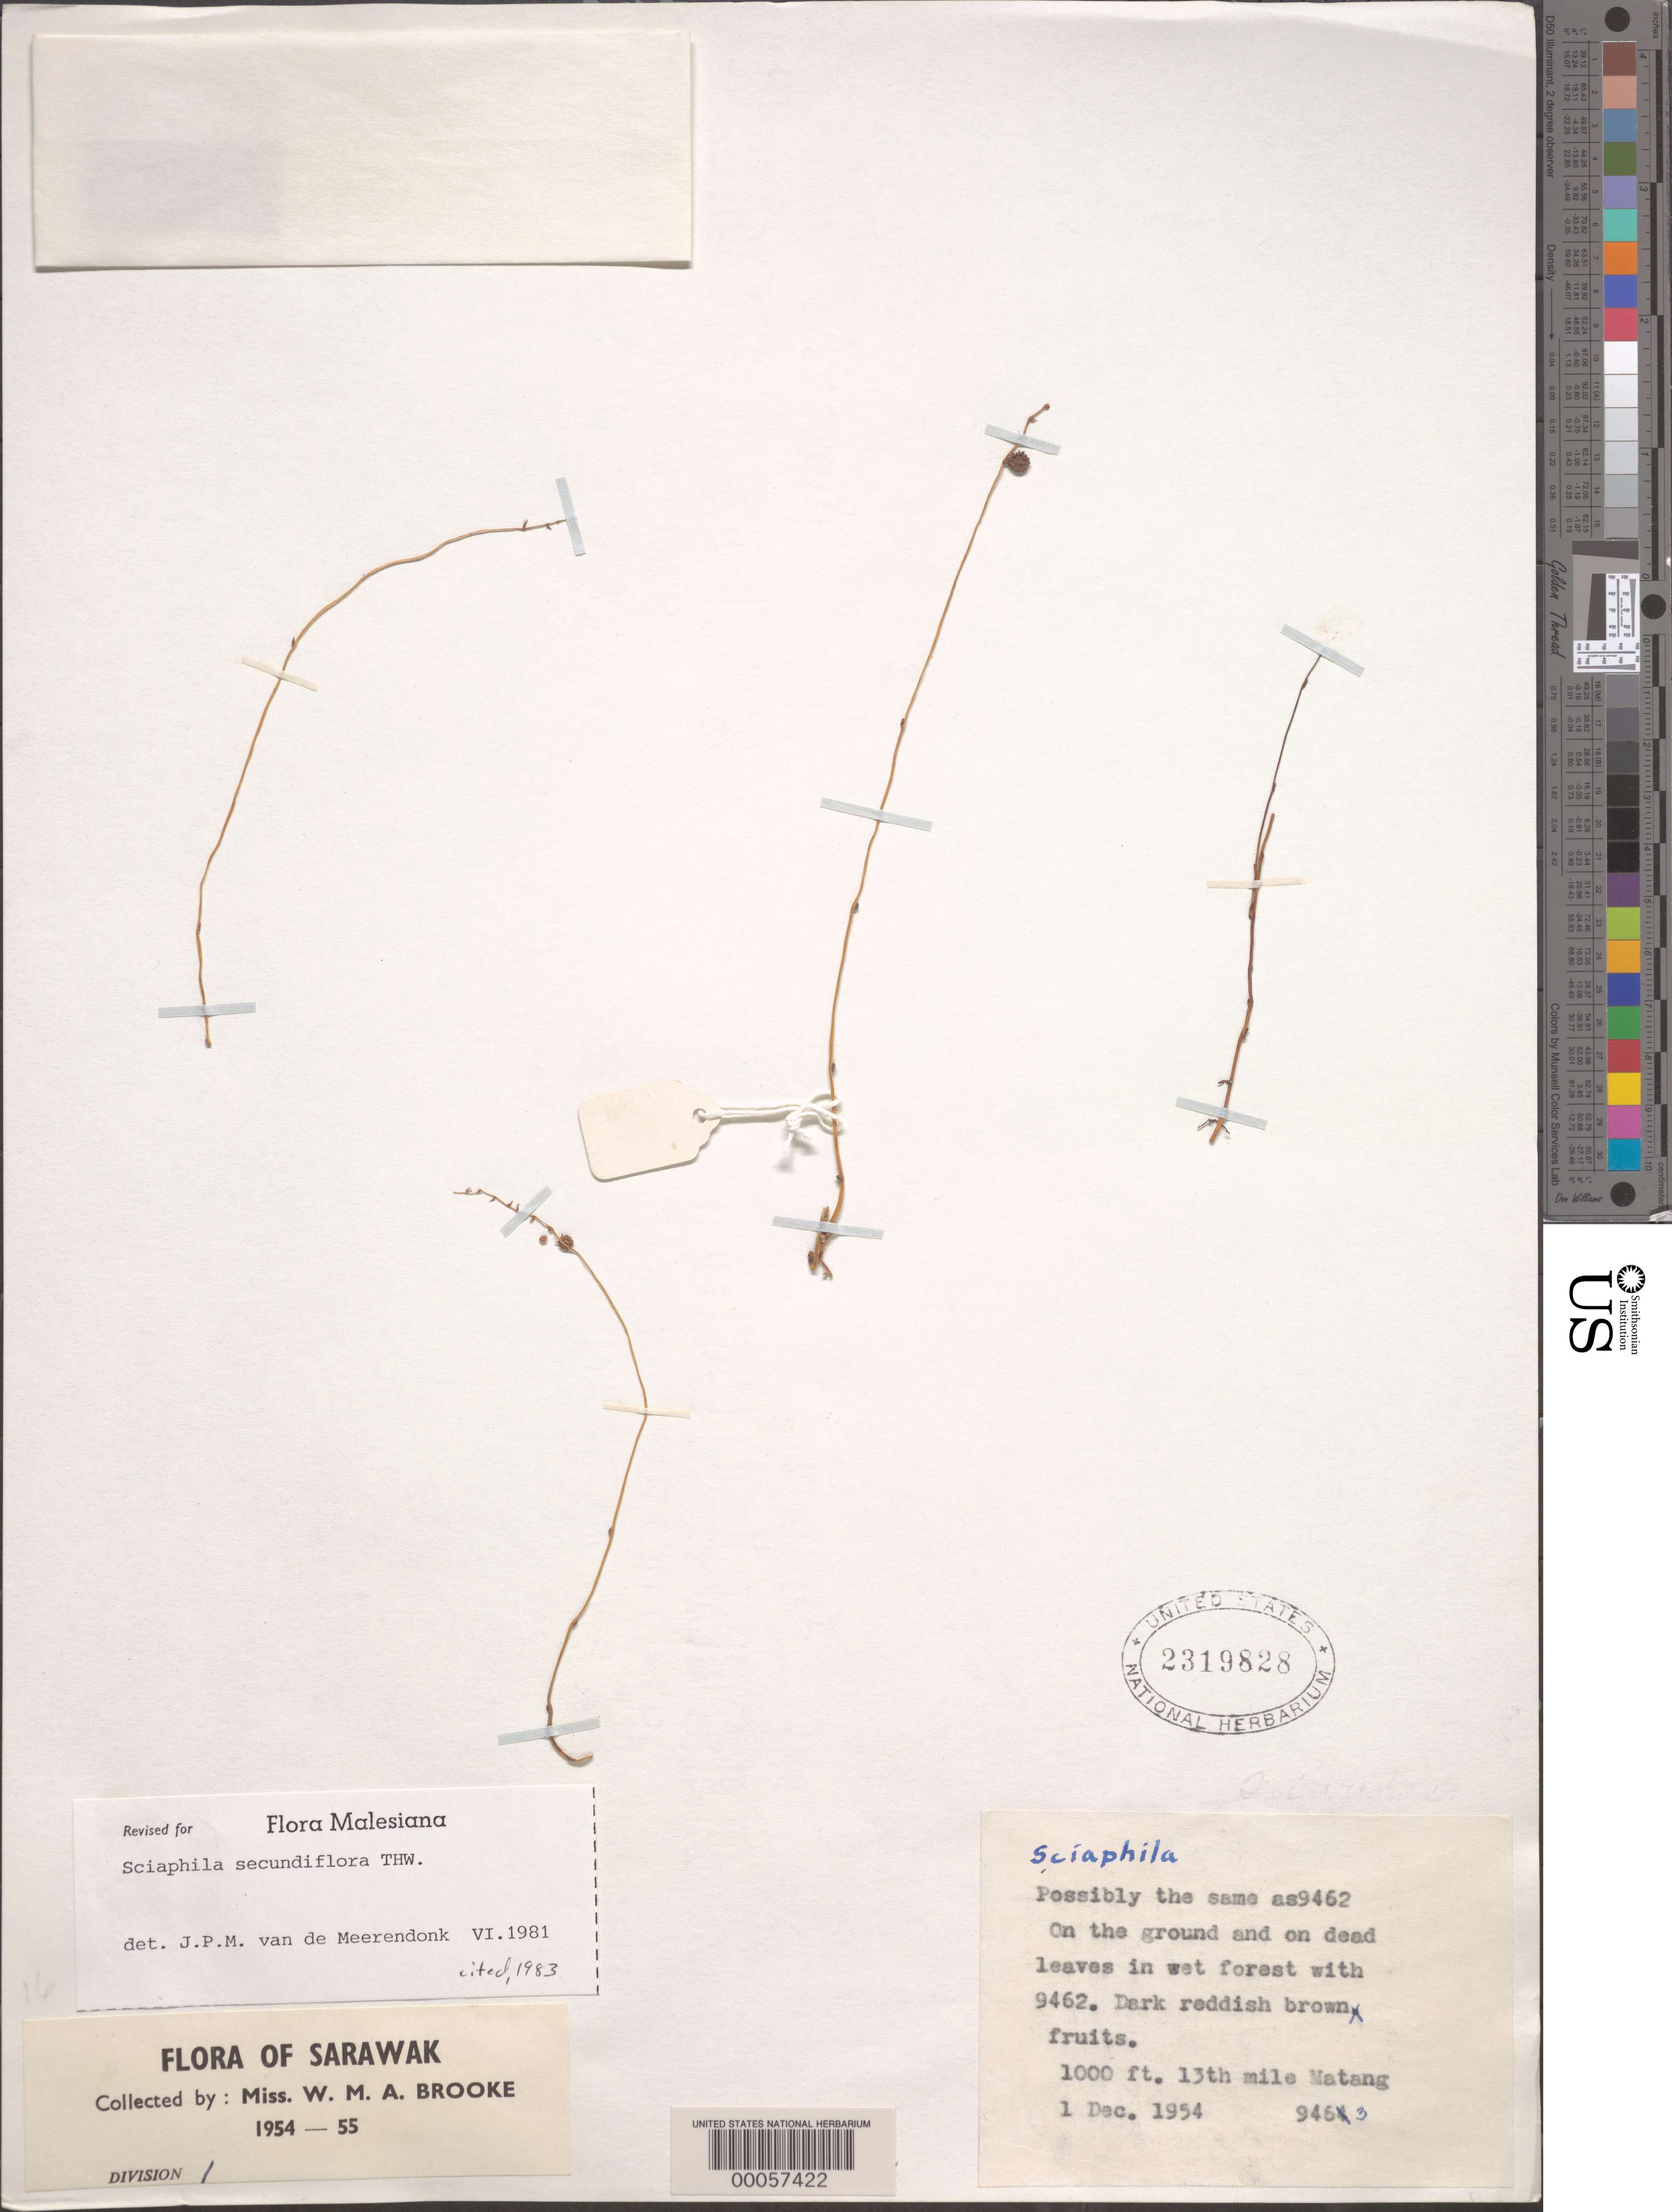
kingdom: Plantae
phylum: Tracheophyta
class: Liliopsida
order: Pandanales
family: Triuridaceae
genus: Sciaphila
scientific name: Sciaphila secundiflora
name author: Thwaites ex Benth.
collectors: W. Brooke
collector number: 9463*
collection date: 1954-12-01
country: Malaysia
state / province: Sarawak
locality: Division 1. 13th mile Matang.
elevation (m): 305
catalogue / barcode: US 2319828